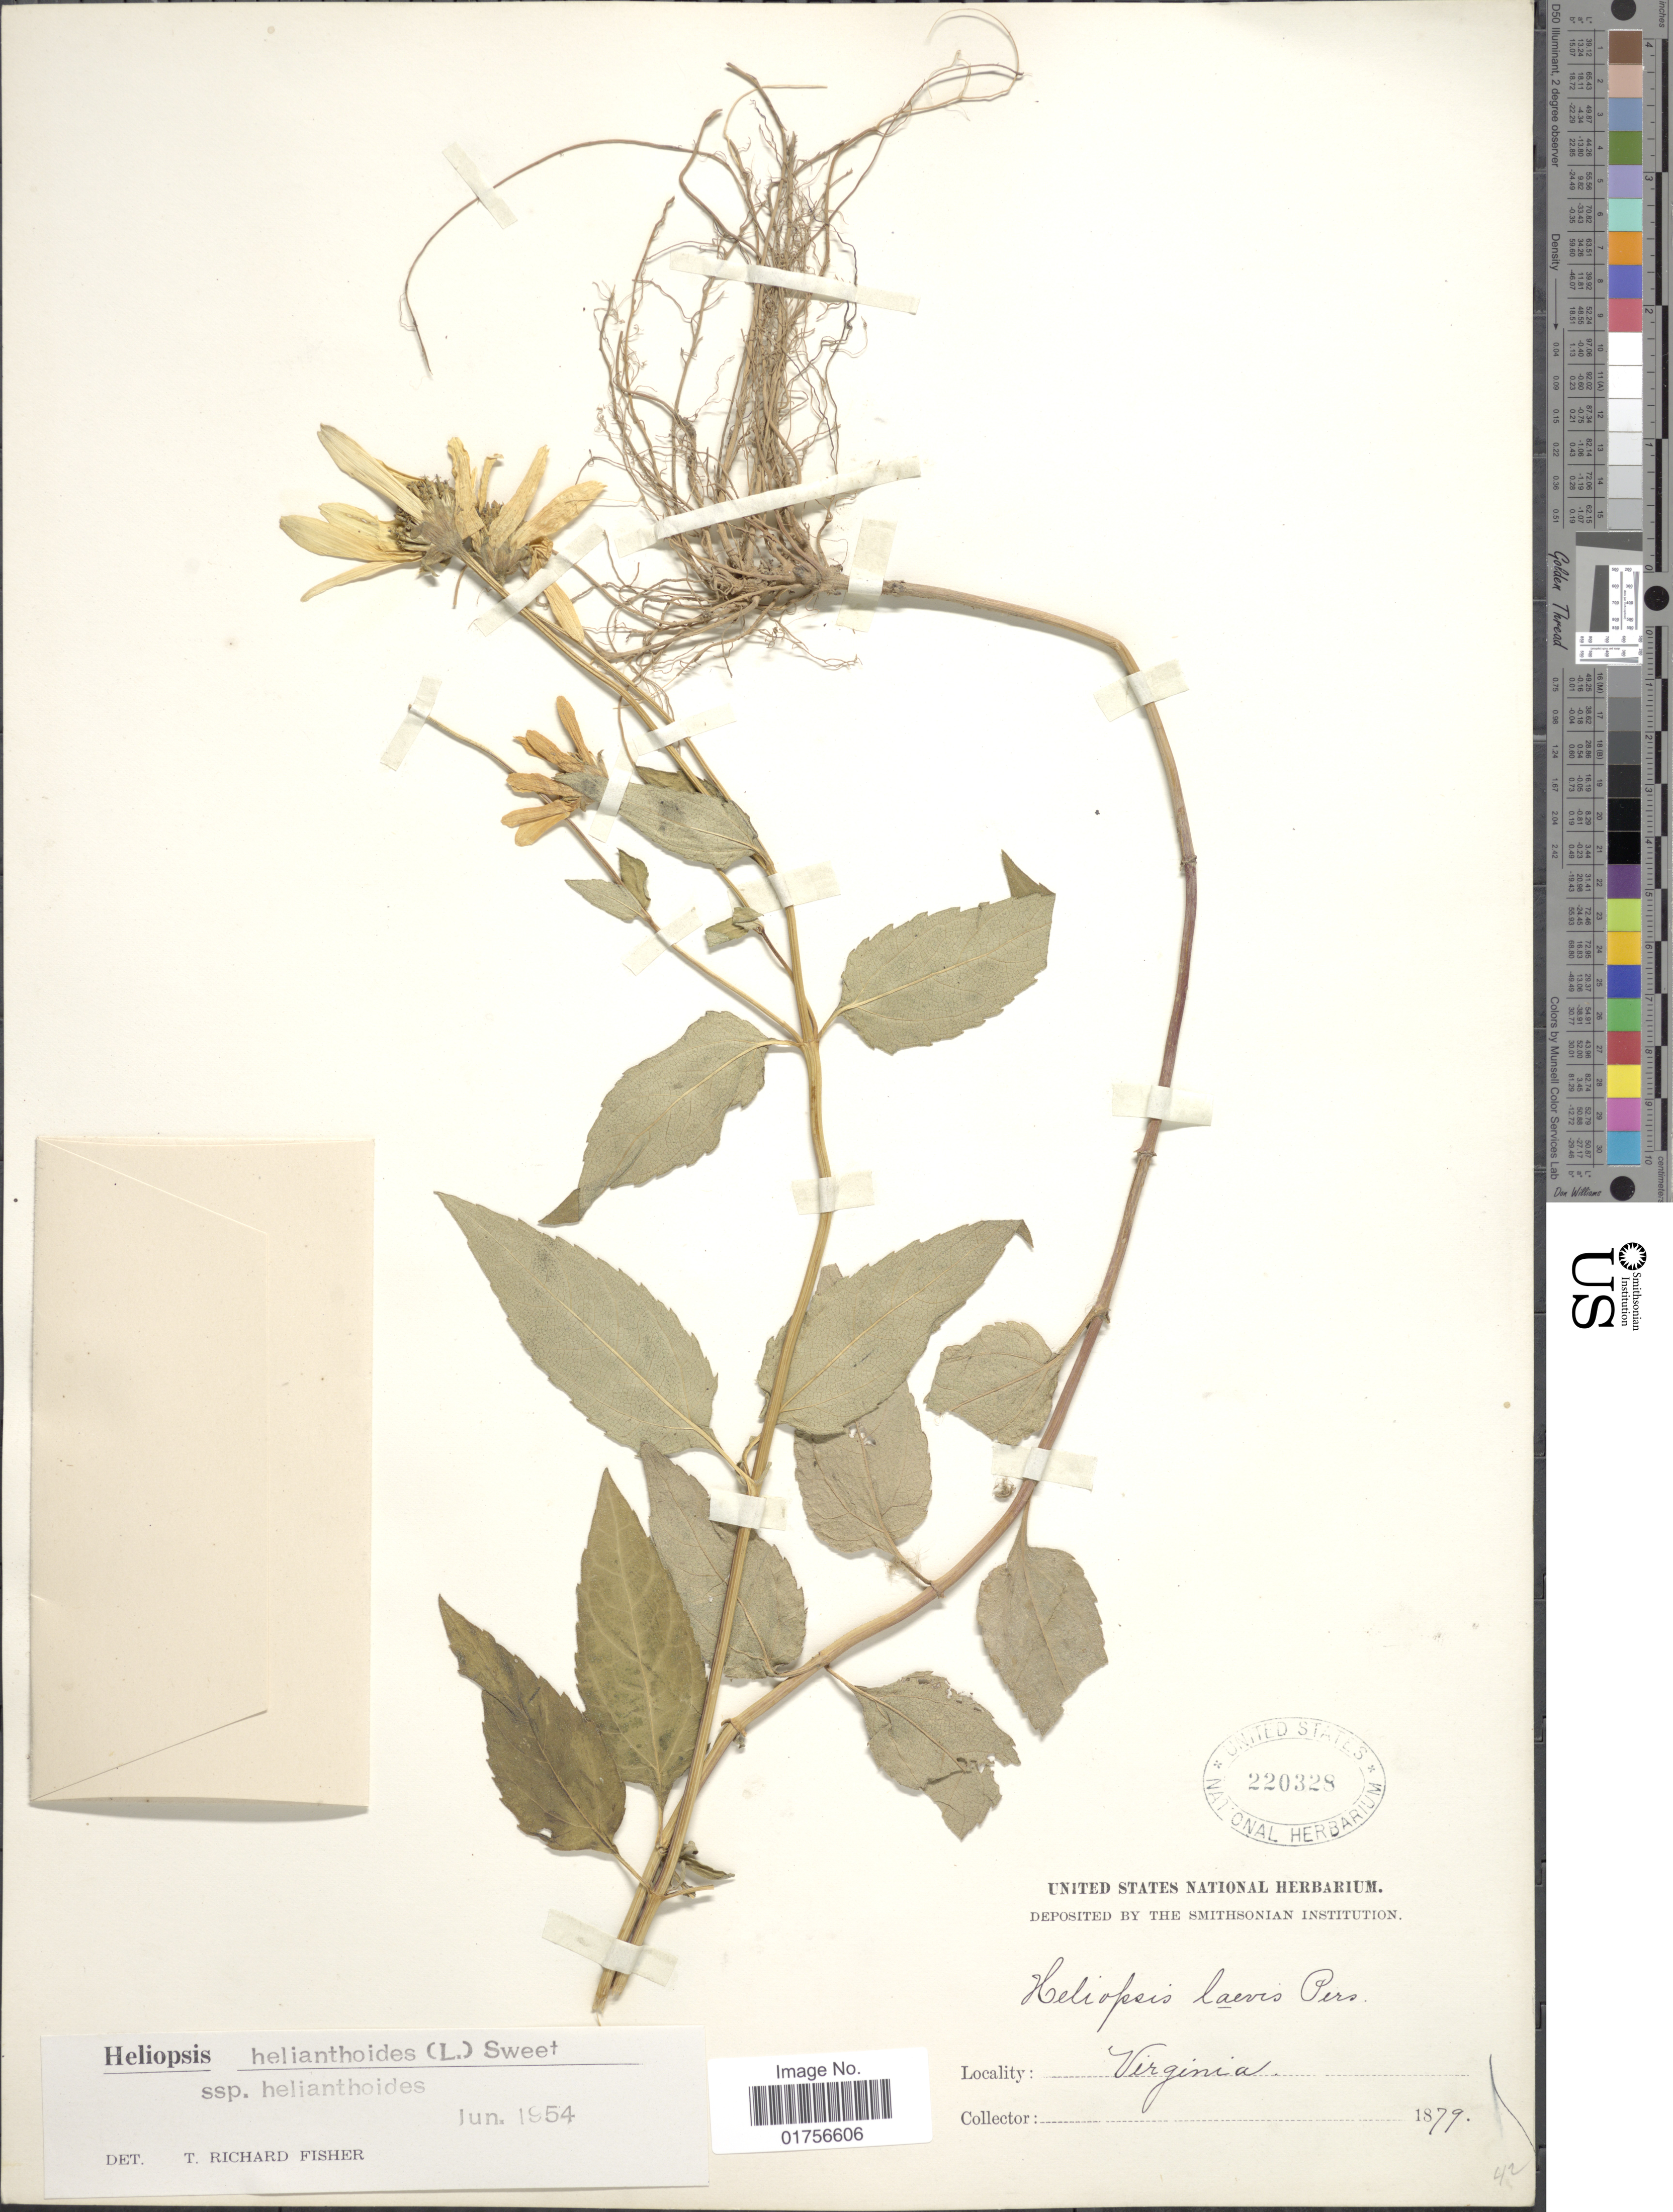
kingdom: Plantae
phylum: Tracheophyta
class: Magnoliopsida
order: Asterales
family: Asteraceae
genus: Heliopsis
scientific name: Heliopsis helianthoides subsp. helianthoides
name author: (L.) Sweet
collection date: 1879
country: United States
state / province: Virginia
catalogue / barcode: US 220328